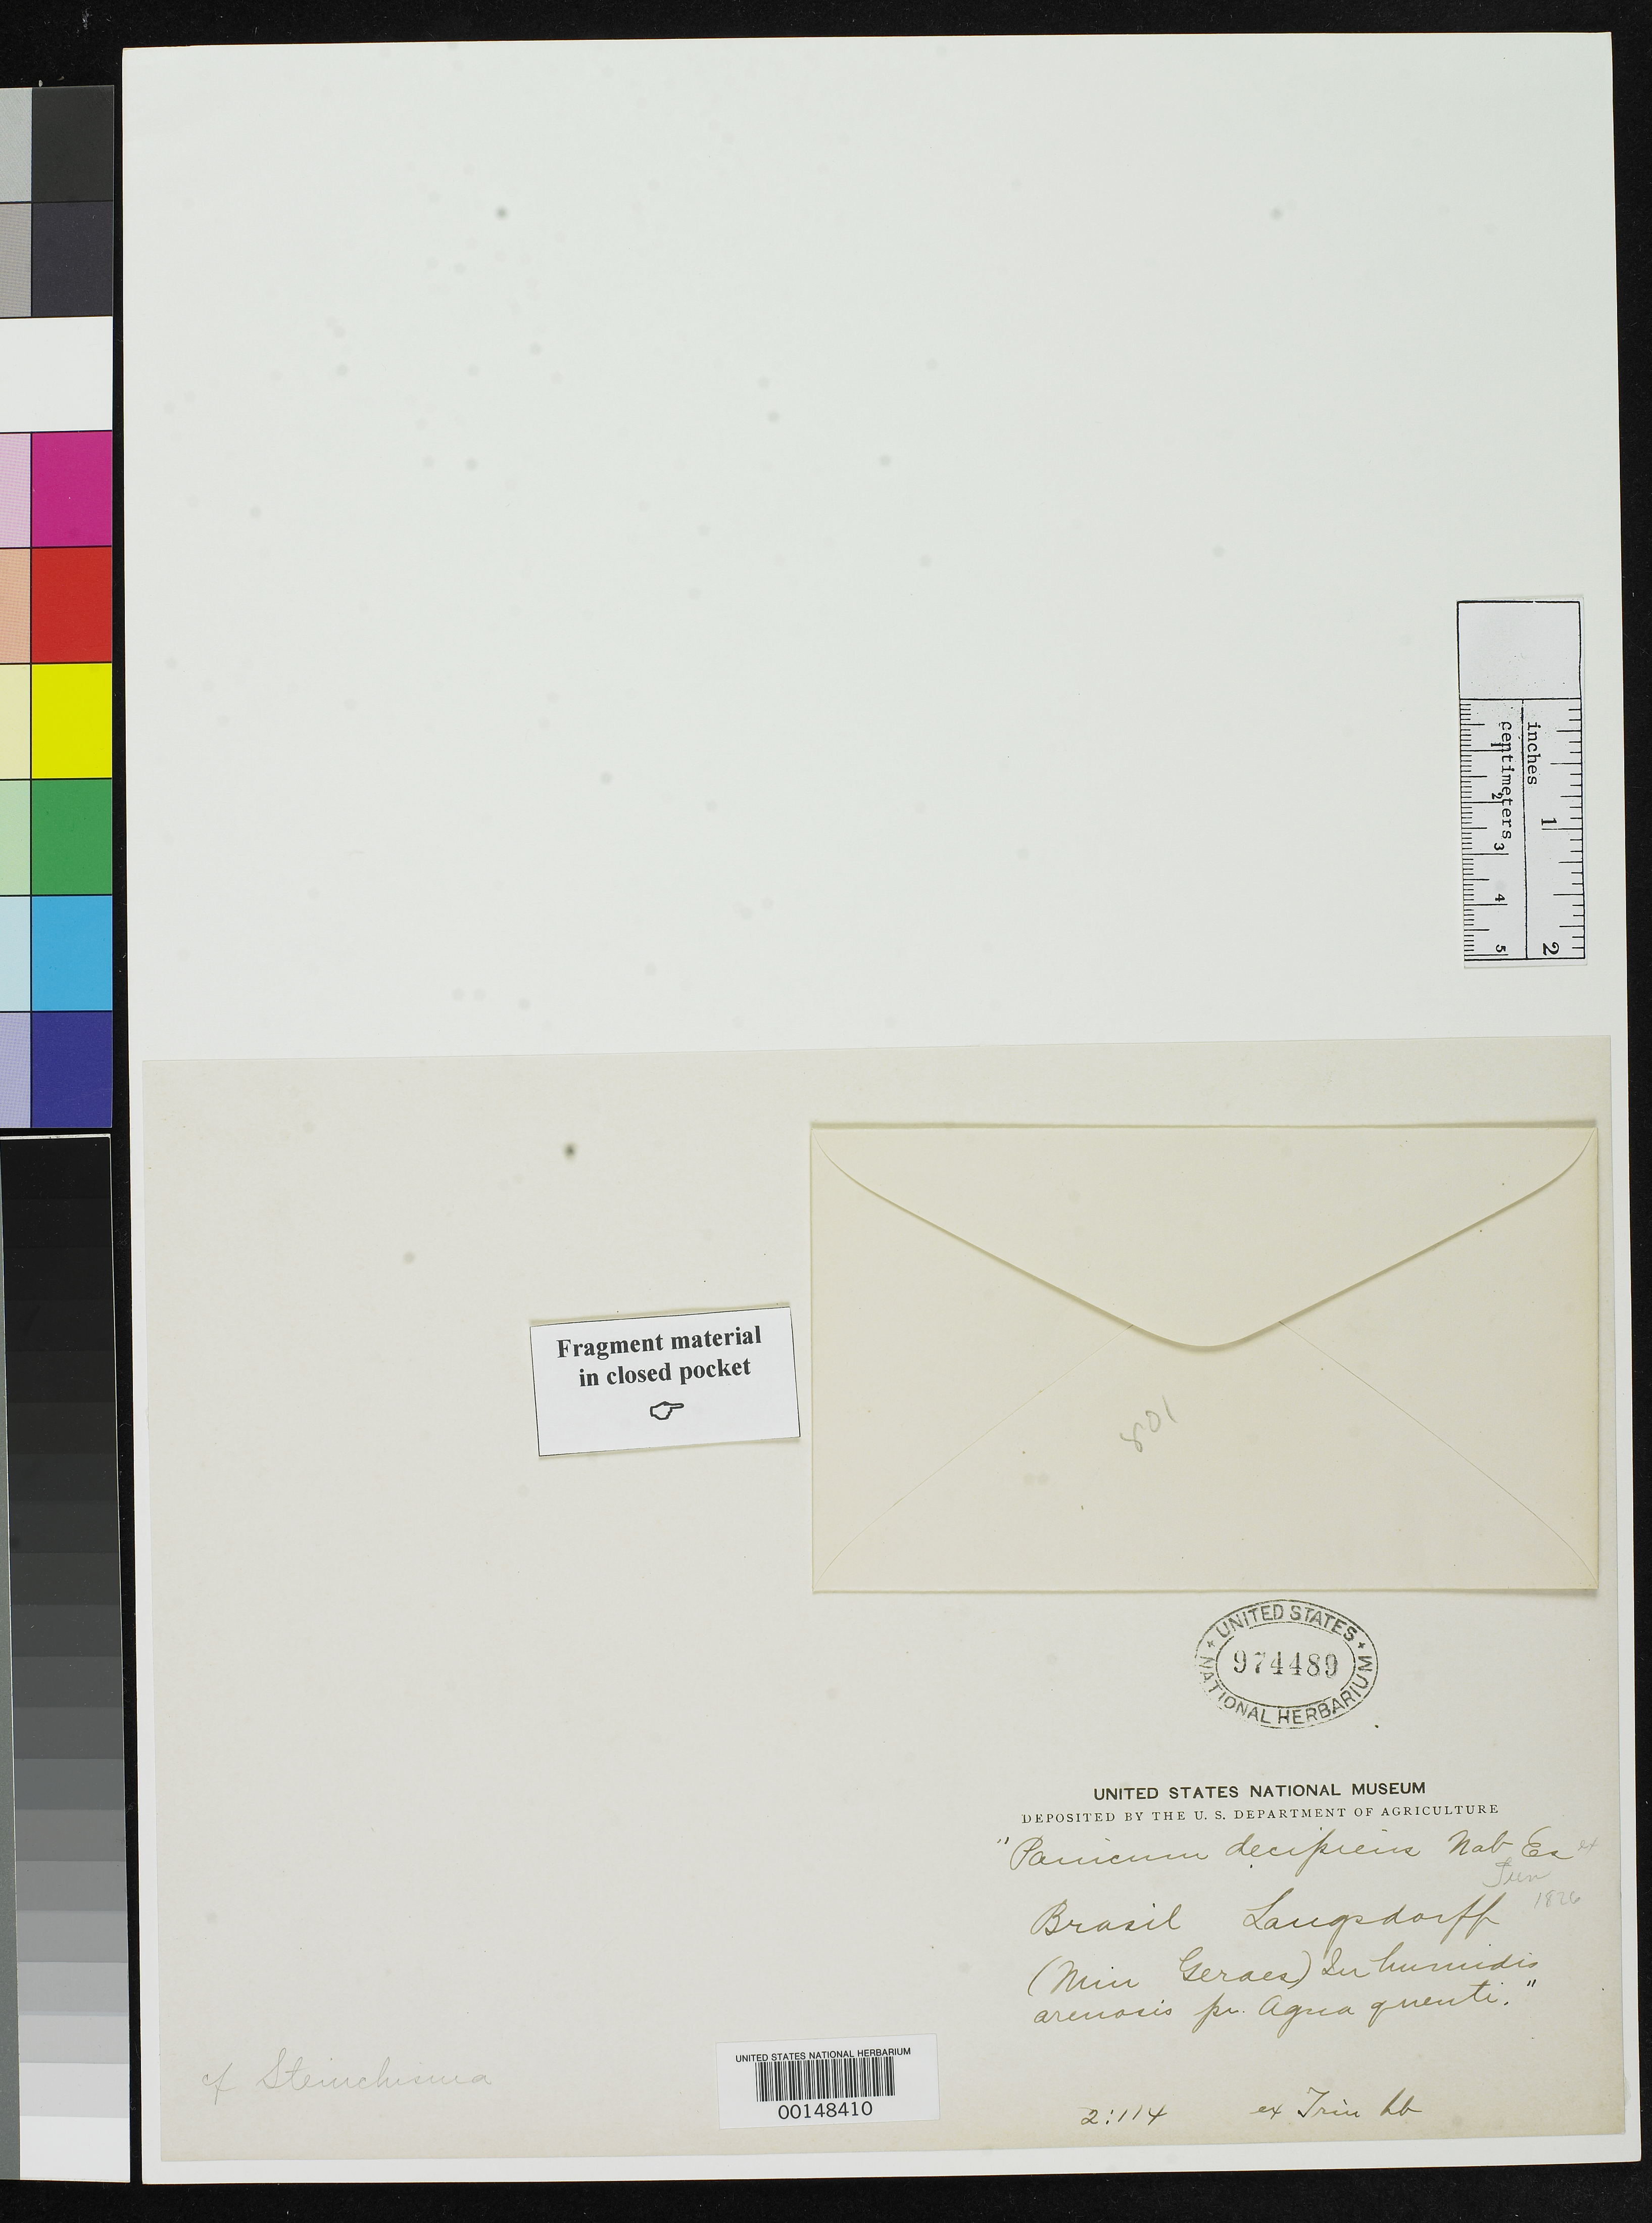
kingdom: Plantae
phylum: Tracheophyta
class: Liliopsida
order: Poales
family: Poaceae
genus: Panicum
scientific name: Panicum decipiens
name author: Nees ex Trin.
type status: Type Fragment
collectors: G. H. von Langsdorff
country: Brazil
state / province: Minas Gerais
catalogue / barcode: US 974489